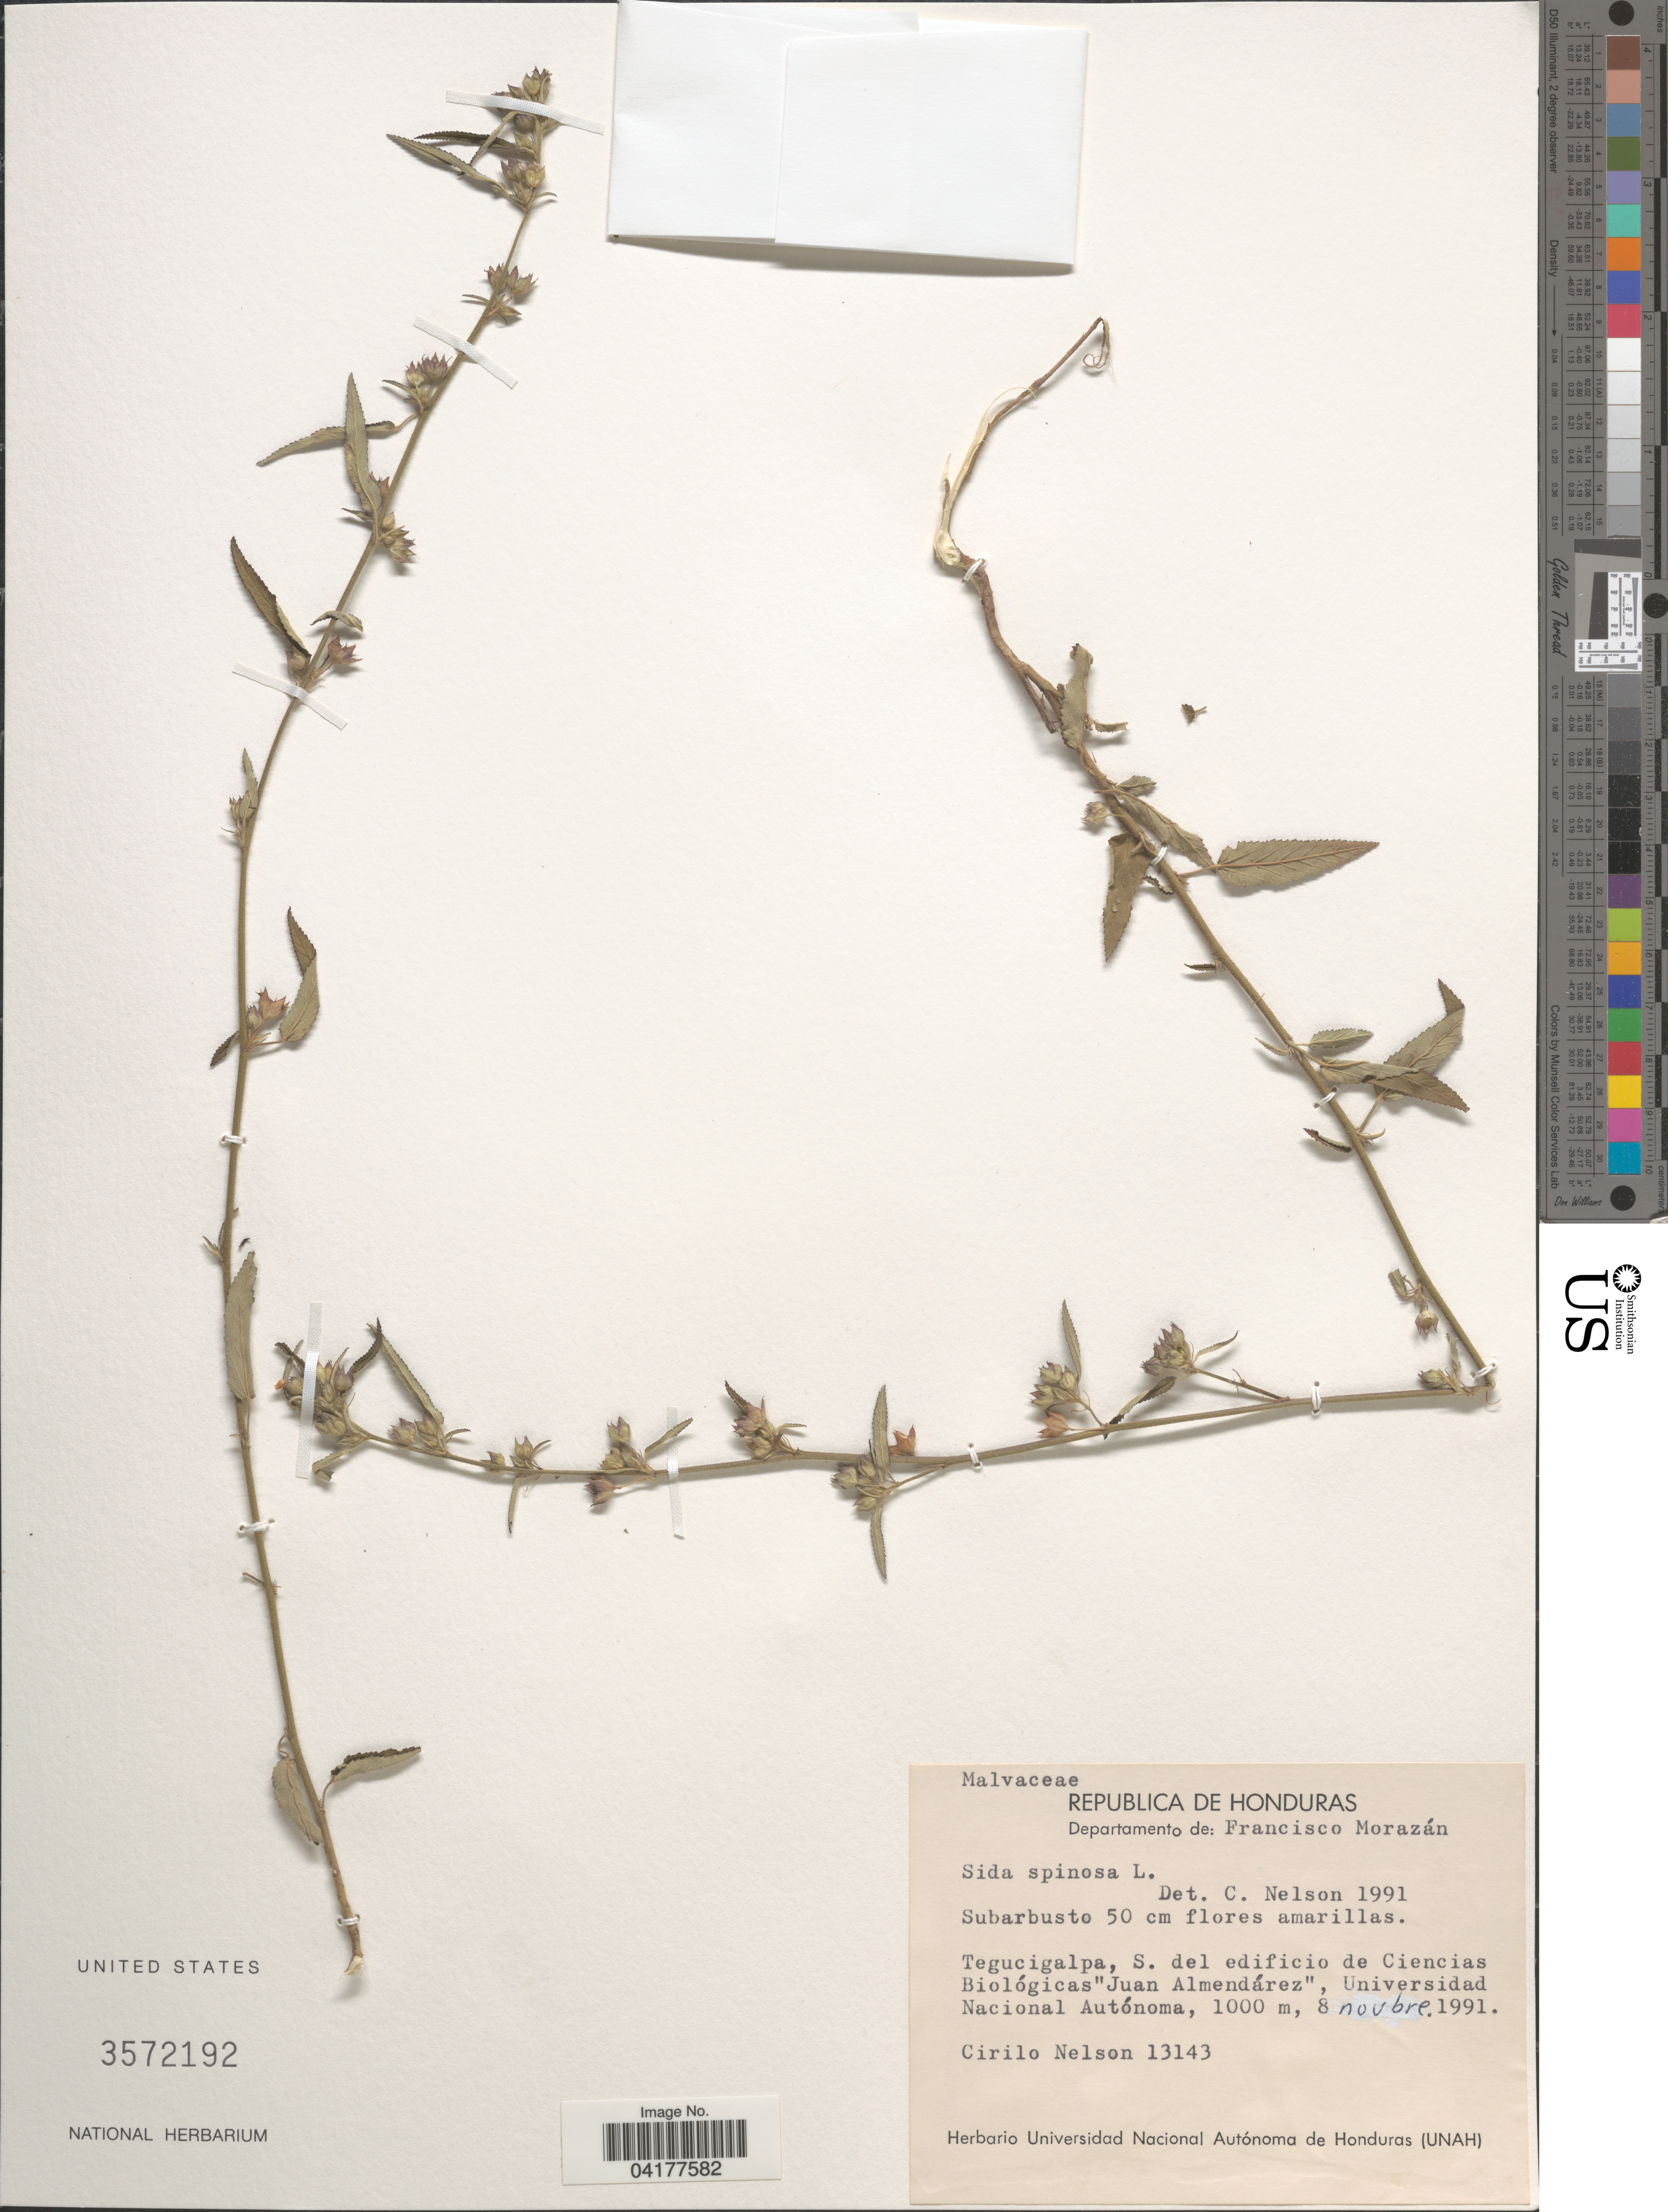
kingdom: Plantae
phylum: Tracheophyta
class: Magnoliopsida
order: Malvales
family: Malvaceae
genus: Sida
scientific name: Sida spinosa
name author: L.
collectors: C. Nelson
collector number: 13143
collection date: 1991-11-08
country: Honduras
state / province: Fco. Morazán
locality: Republica de Honduras. Departamento de Francisco Morazán. Tegucicalpa, S. del edificio de Ciencias Biológicas "Juan Almendárez", Universidad Nacional Autónoma.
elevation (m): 1000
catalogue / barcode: US 3572192